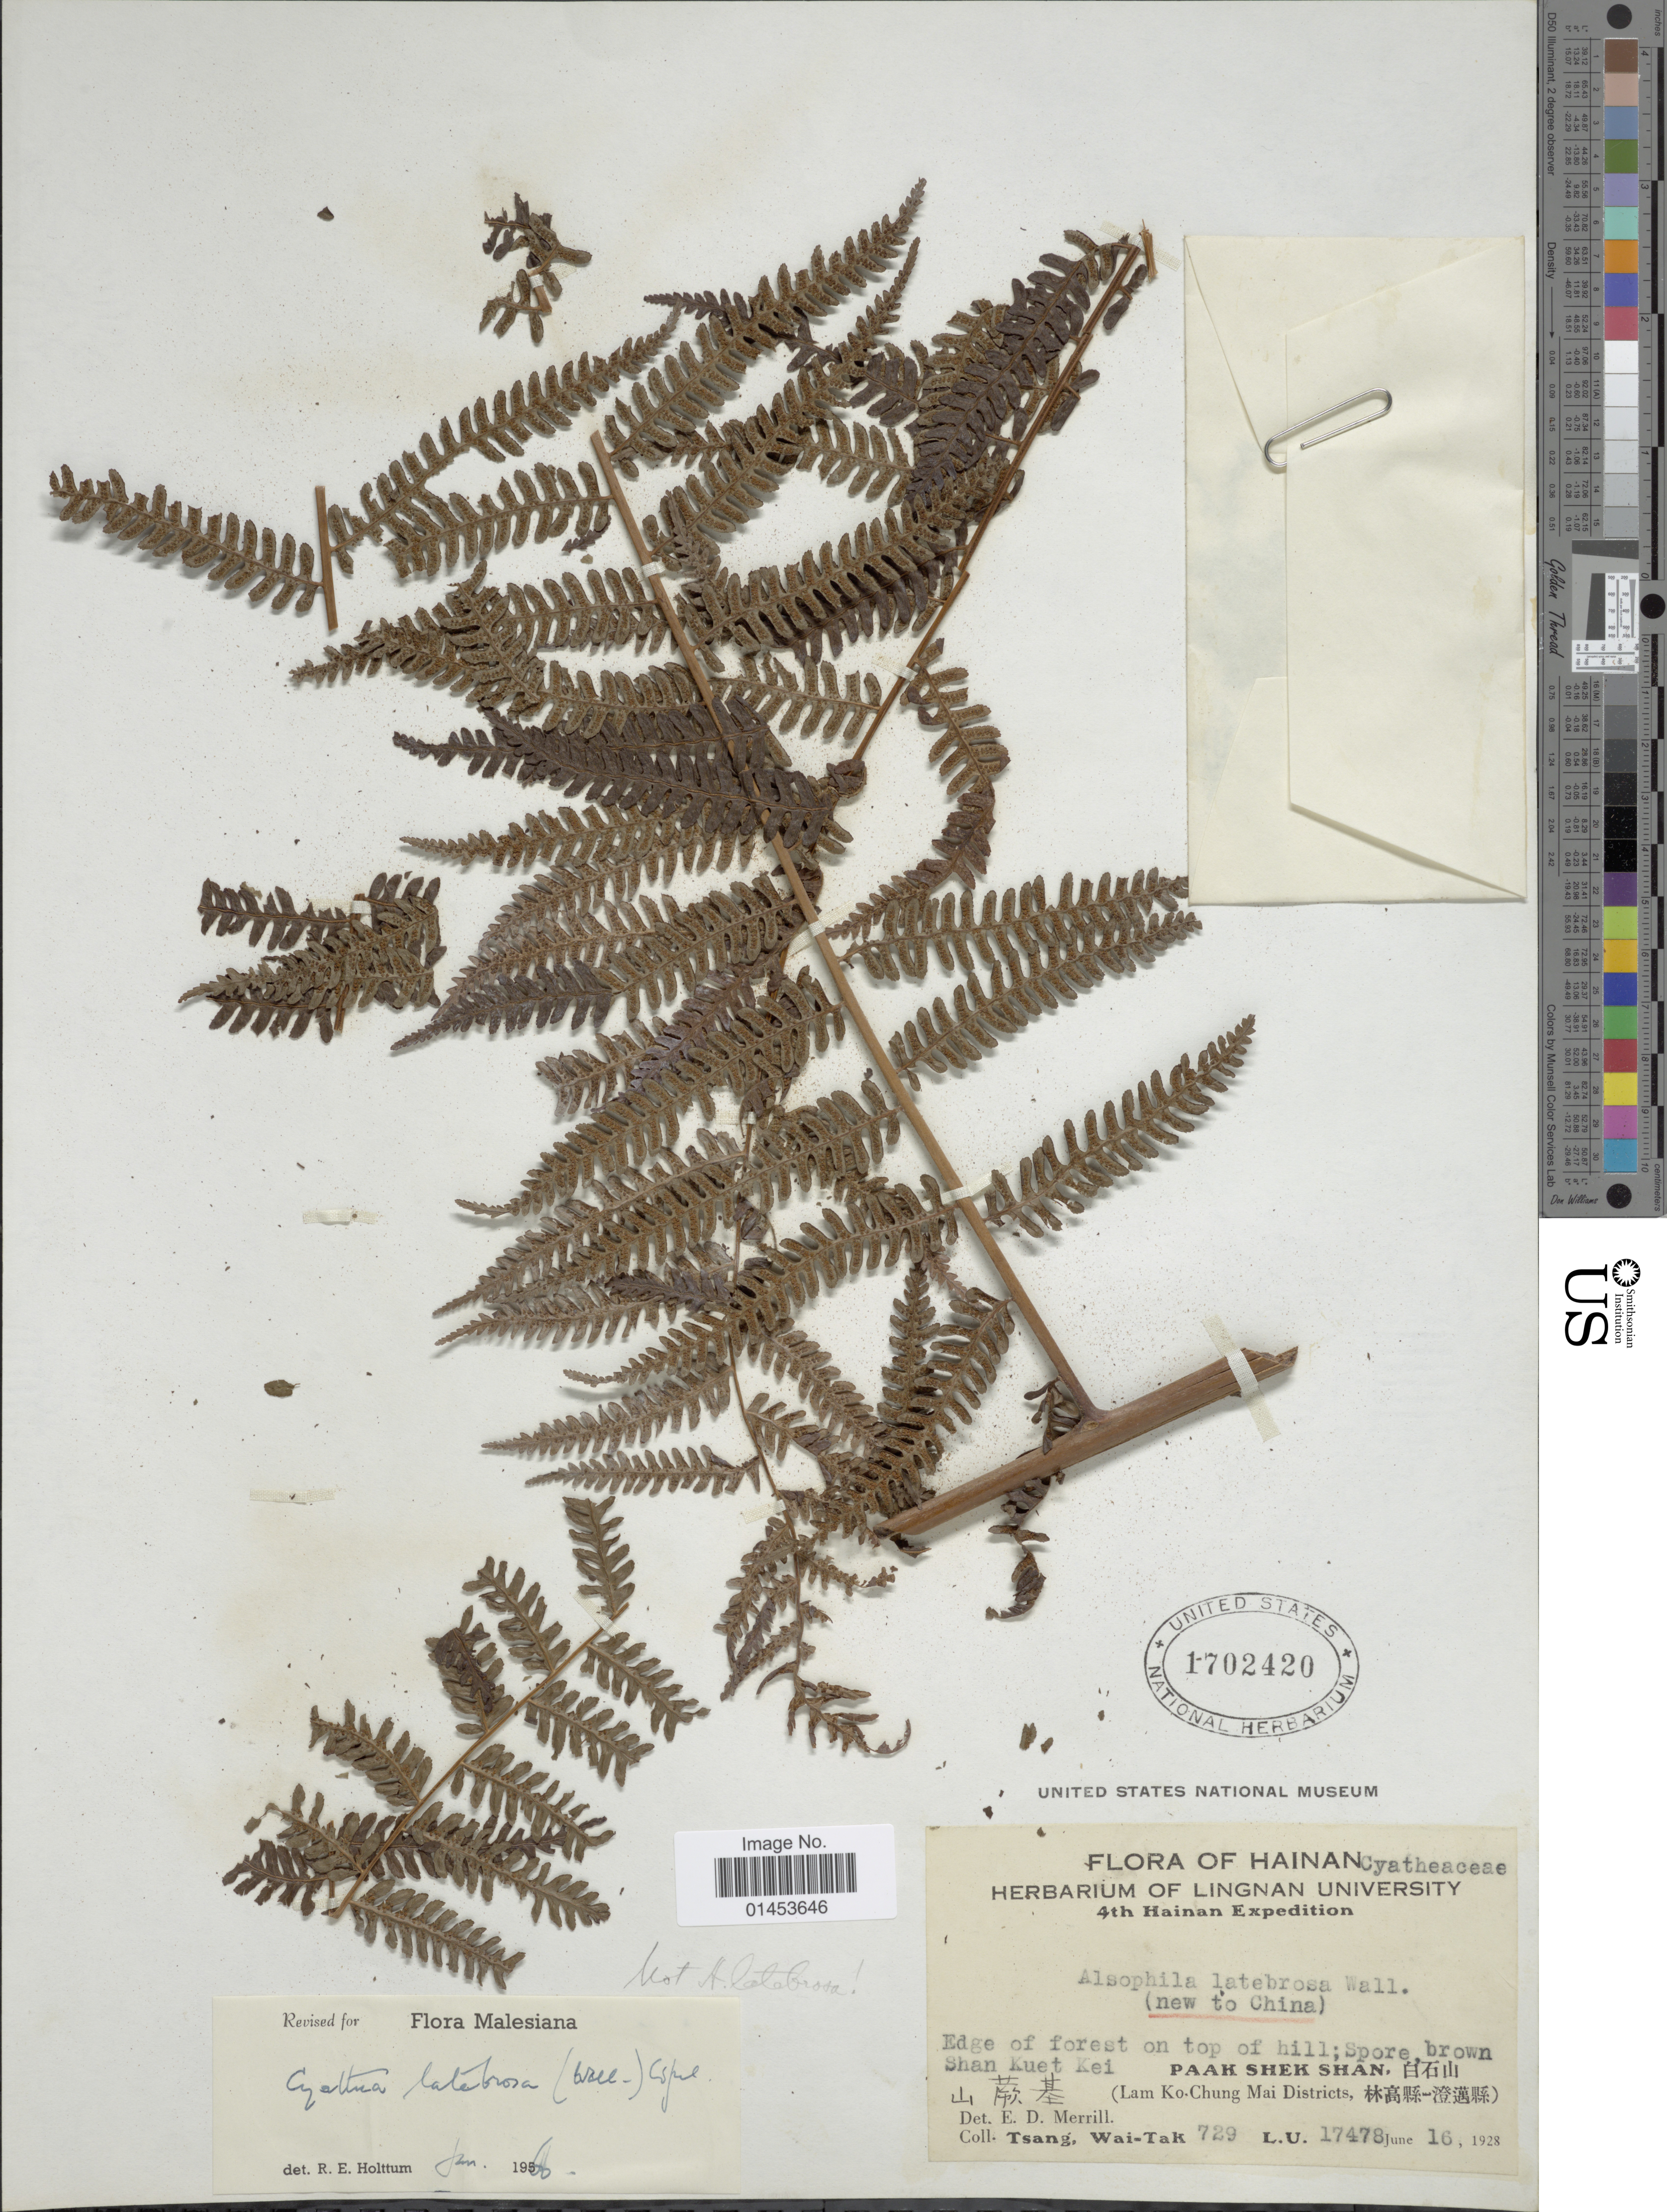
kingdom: Plantae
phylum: Tracheophyta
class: Polypodiopsida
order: Cyatheales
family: Cyatheaceae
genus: Cyathea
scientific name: Cyathea latebrosa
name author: (Wall. ex Hook.) Copel.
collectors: W. T. Tsang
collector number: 729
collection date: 1928-06-16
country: China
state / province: Hainan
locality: Hainan, Edge of forest on top of hill, Shan Kuet Kei, Paal Shek Shan, Lam Ko-Chung Mai District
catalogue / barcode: US 1702420